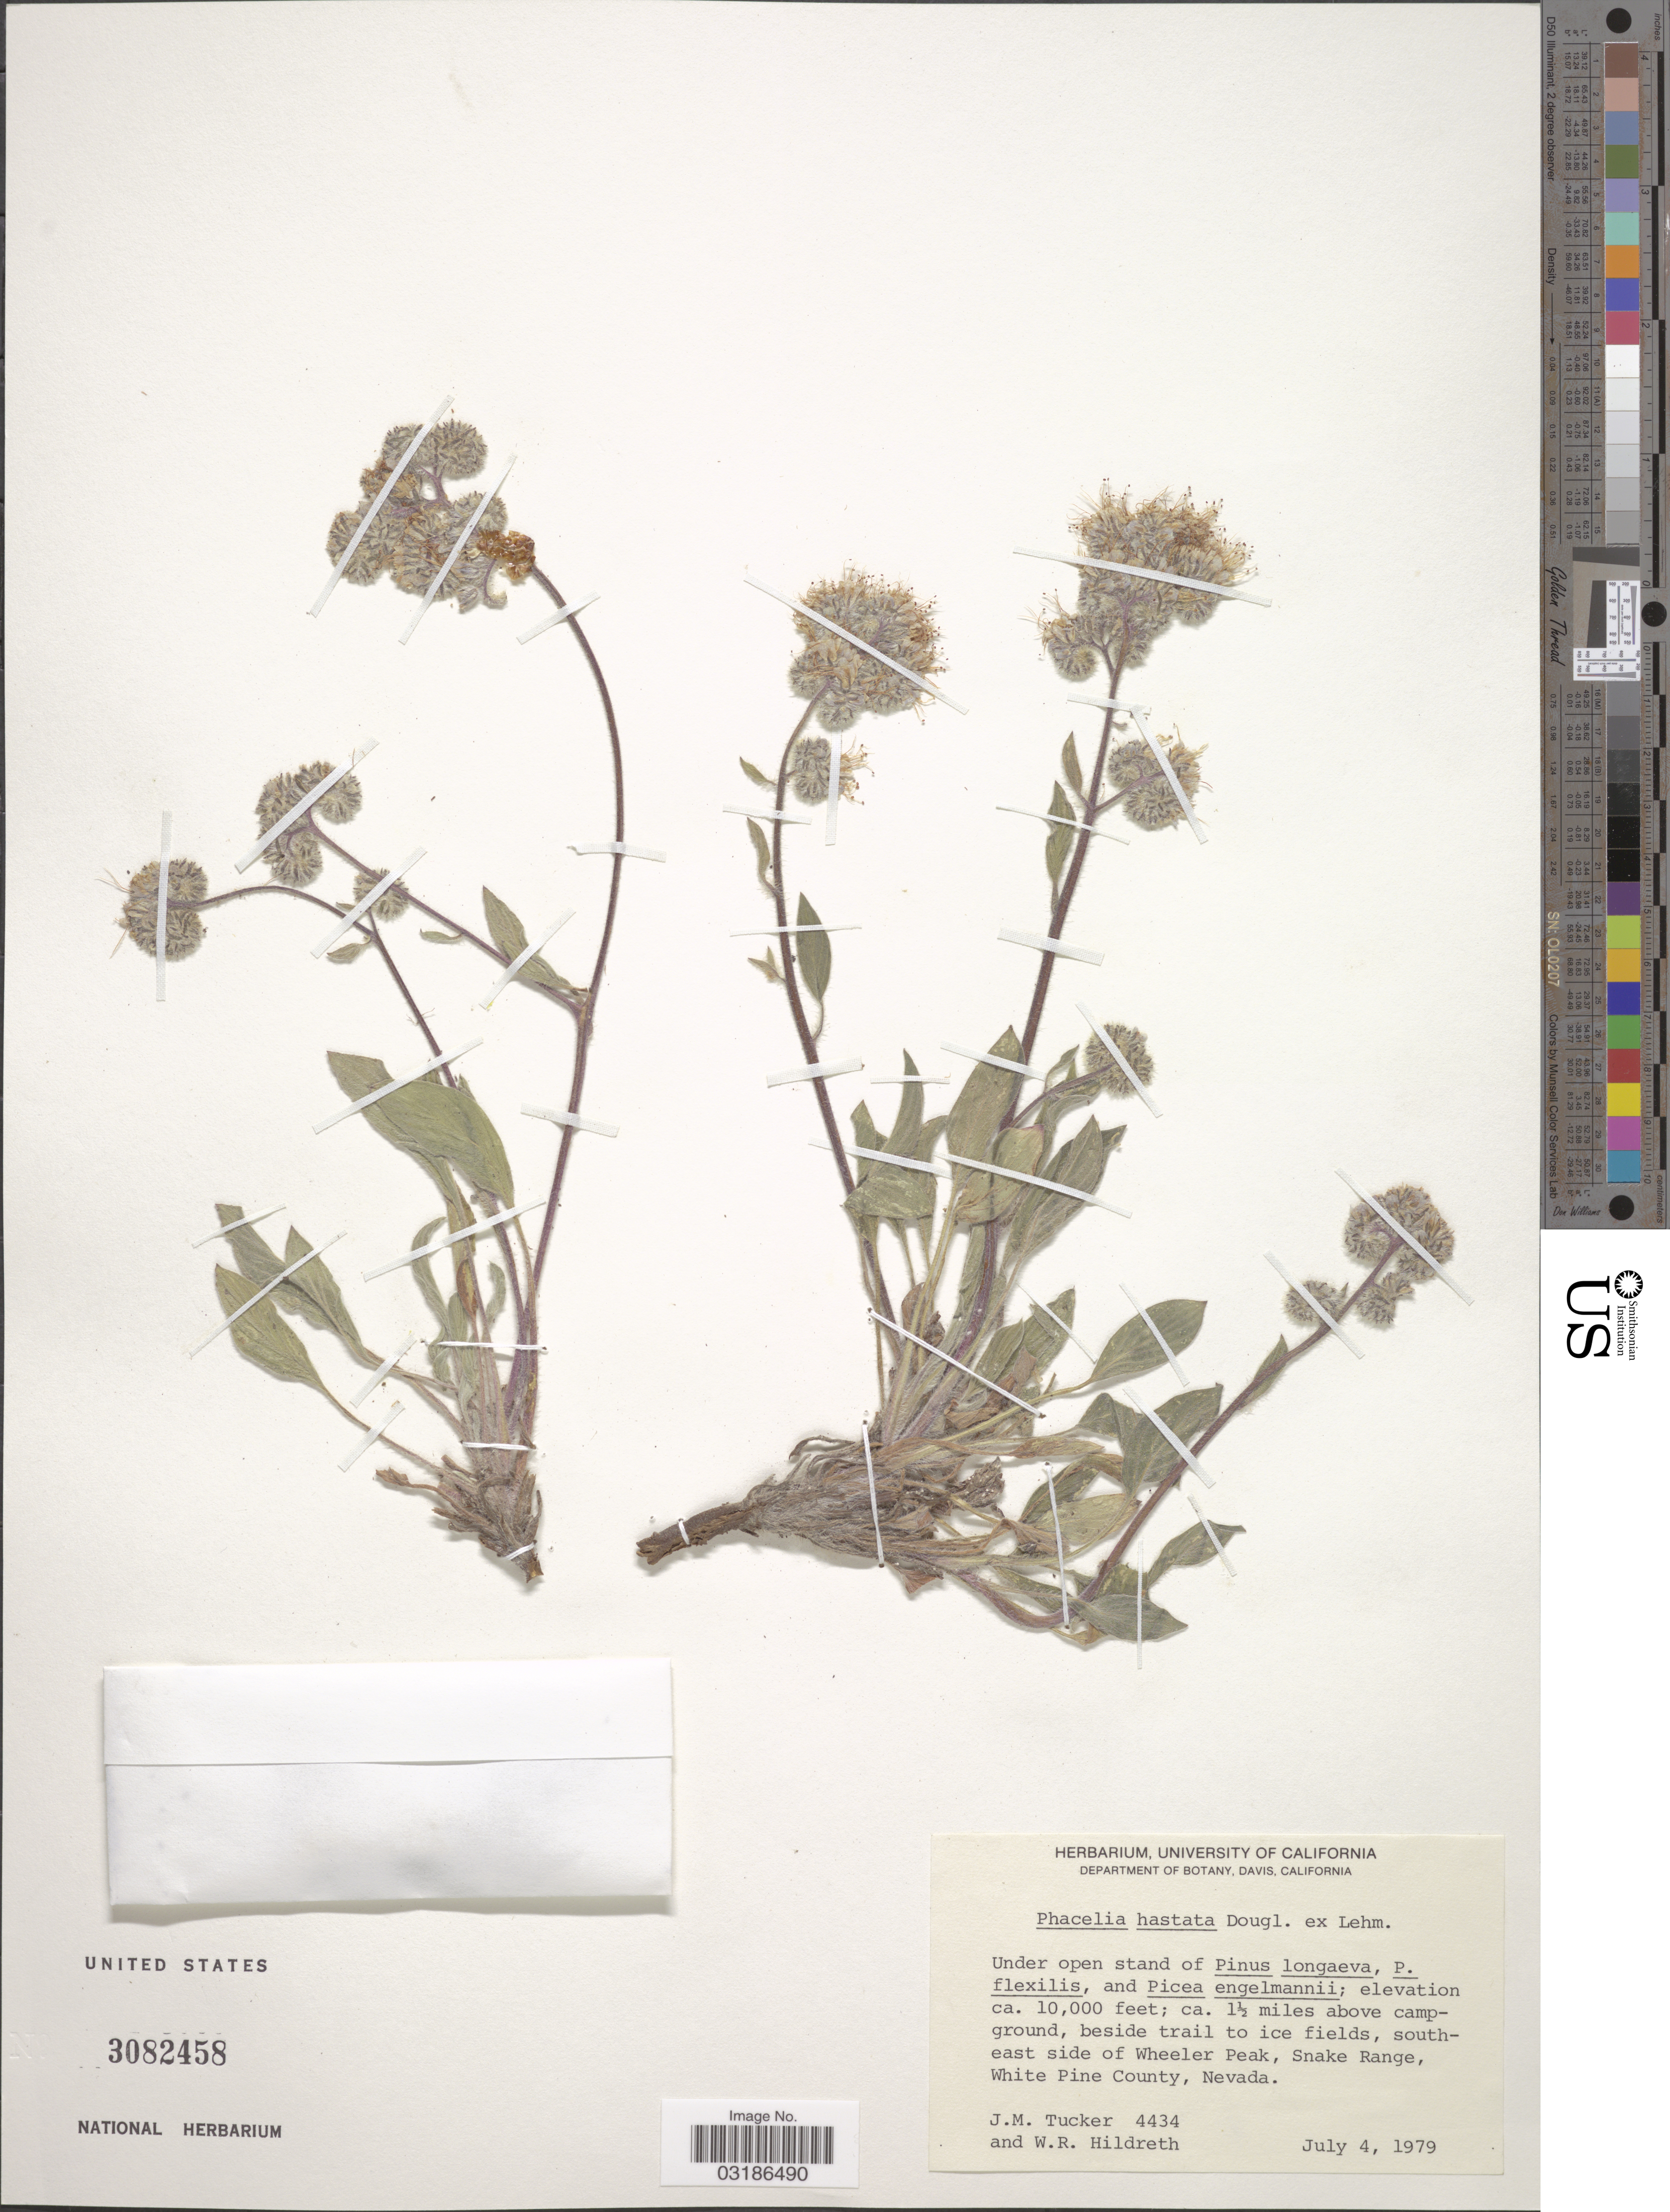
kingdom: Plantae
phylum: Tracheophyta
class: Magnoliopsida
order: Boraginales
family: Hydrophyllaceae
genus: Phacelia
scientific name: Phacelia hastata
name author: Douglas ex Lehm.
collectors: J. M. Tucker & W. Hildreth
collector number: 4434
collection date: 1979-07-04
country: United States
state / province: Nevada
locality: Ca. 1½ miles above campground, beside trail to ice fields, southeast side of Wheeler Peak, Snake Range, White Pine County.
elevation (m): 3048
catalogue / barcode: US 3082458